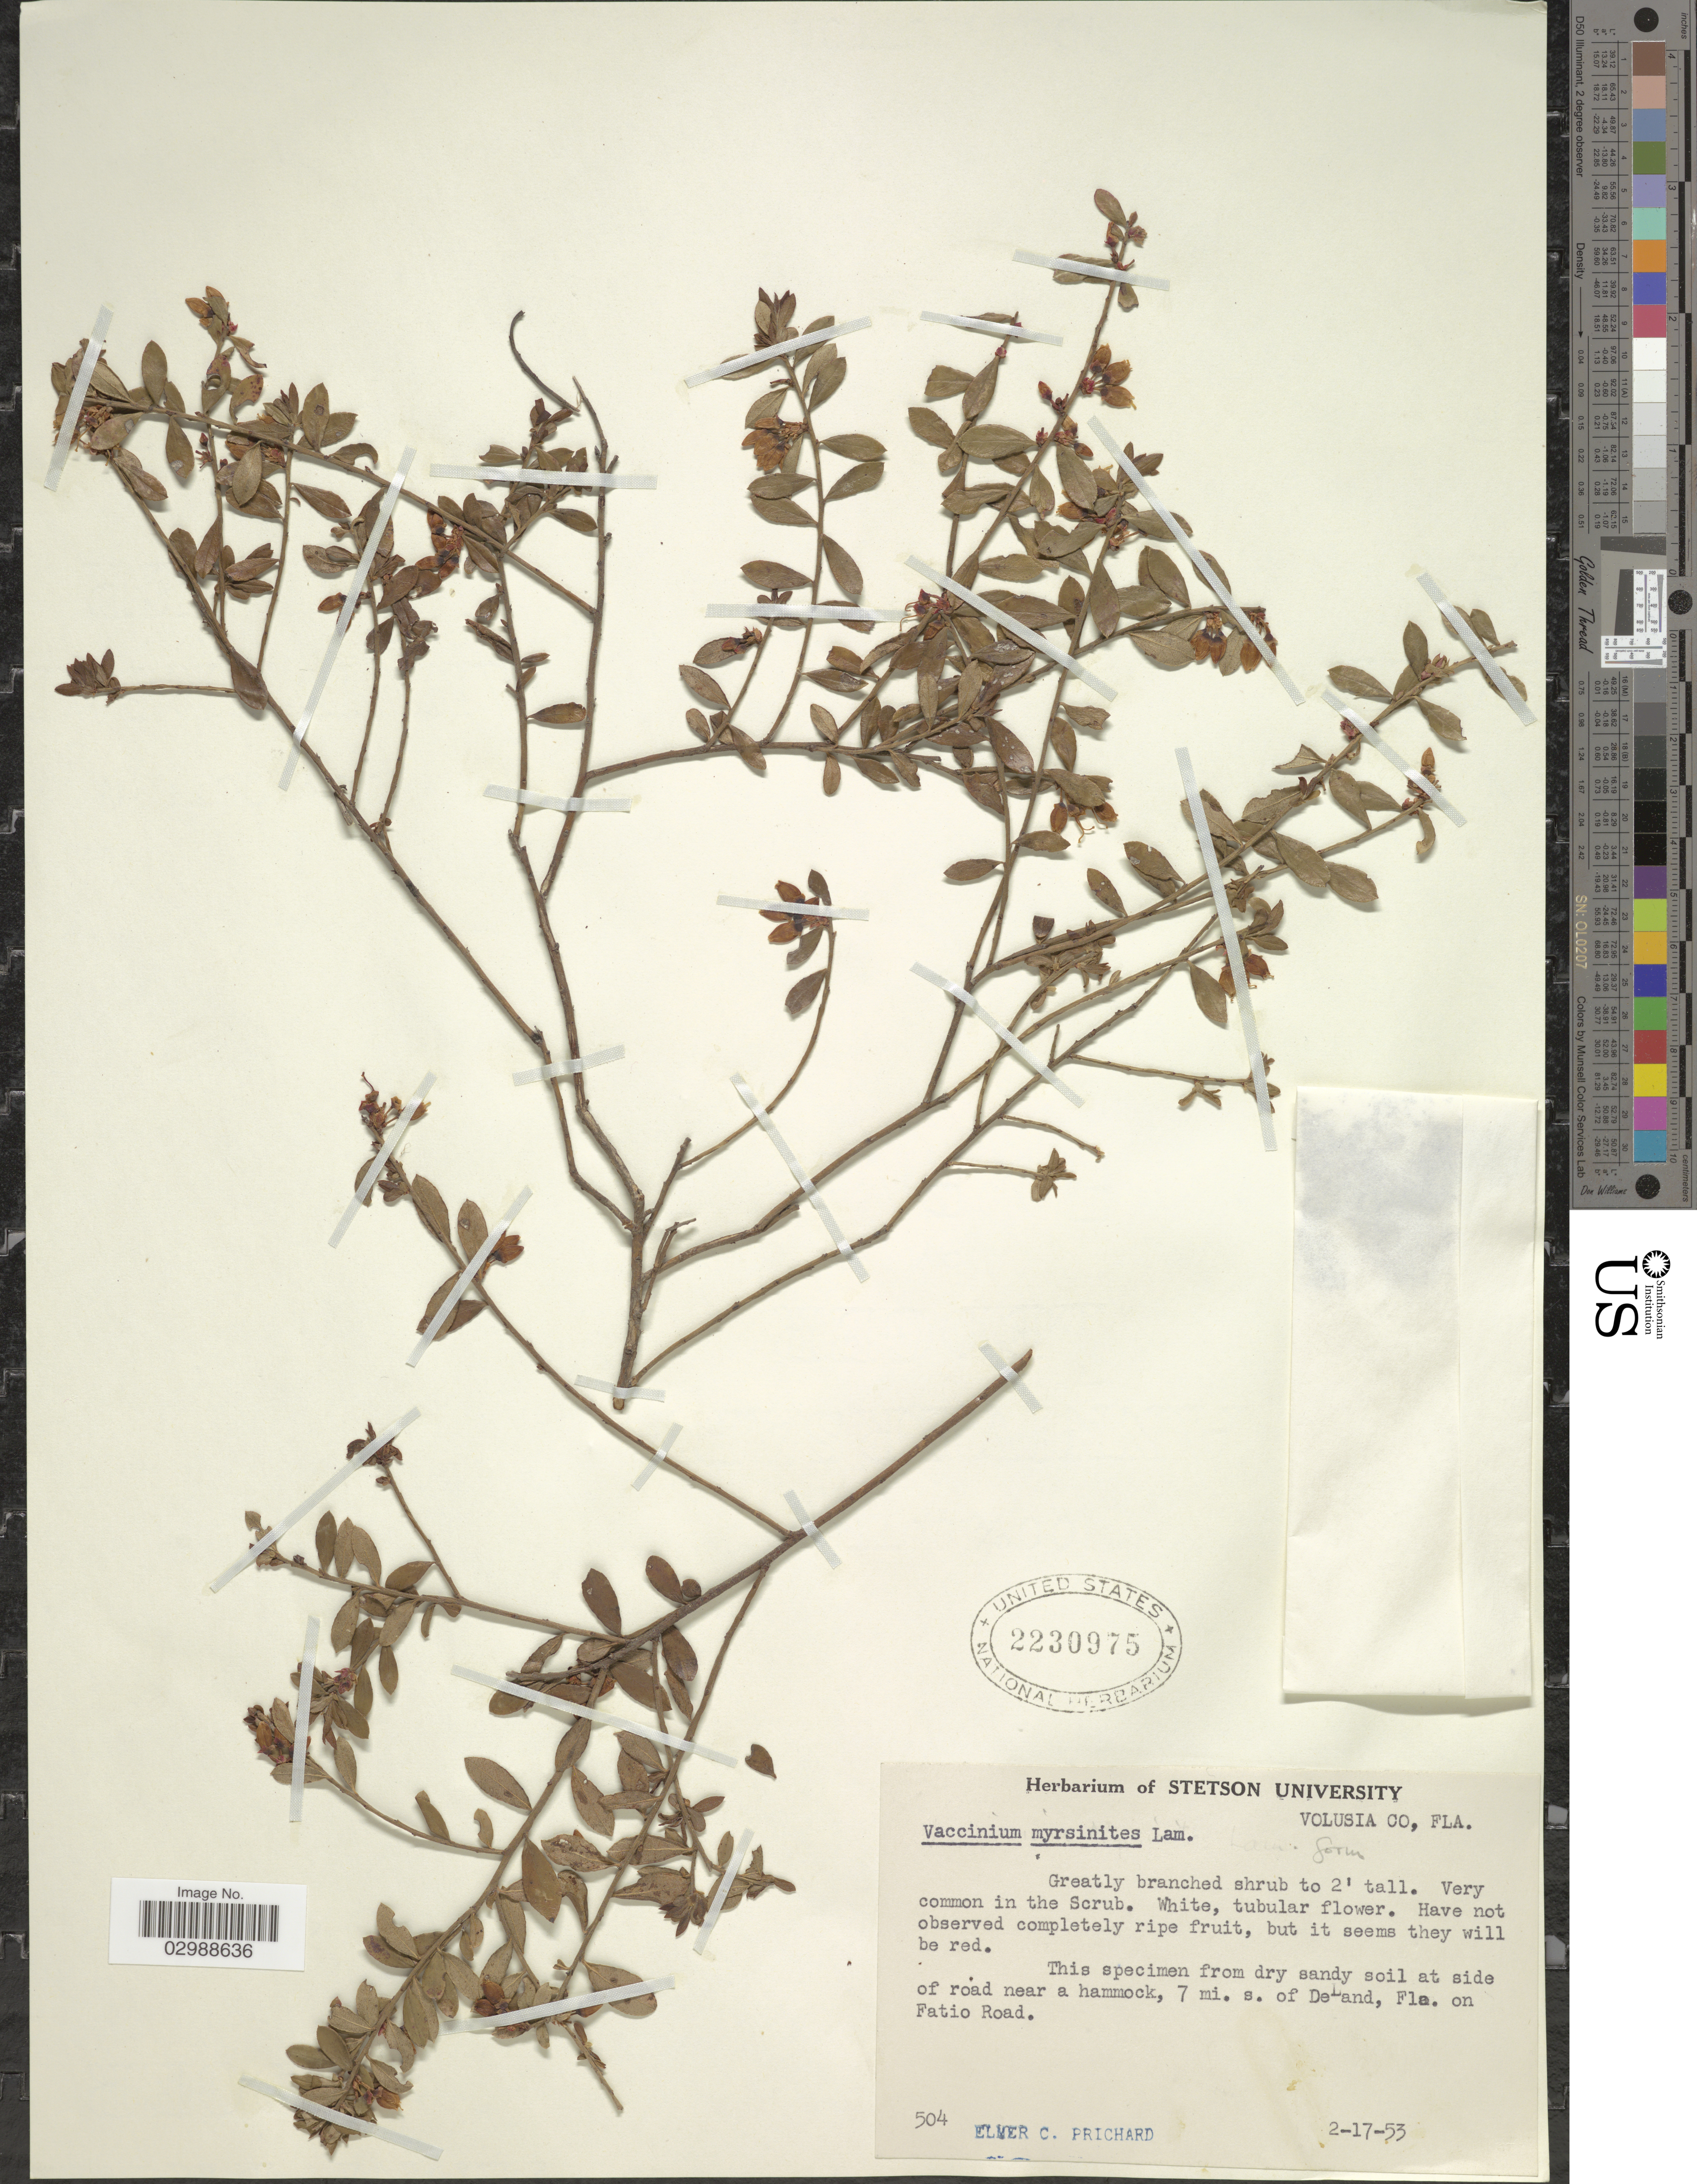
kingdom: Plantae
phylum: Tracheophyta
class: Magnoliopsida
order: Ericales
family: Ericaceae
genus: Vaccinium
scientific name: Vaccinium myrsinites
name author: Lam.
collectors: E. Prichard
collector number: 504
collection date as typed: Transcribed d/m/y: 17/2/53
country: United States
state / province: Florida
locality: Volusia Co. At side of road near a hammock, 7 mi. s. of DeLand, Fla. on Fatio Road.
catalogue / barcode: US 2230975